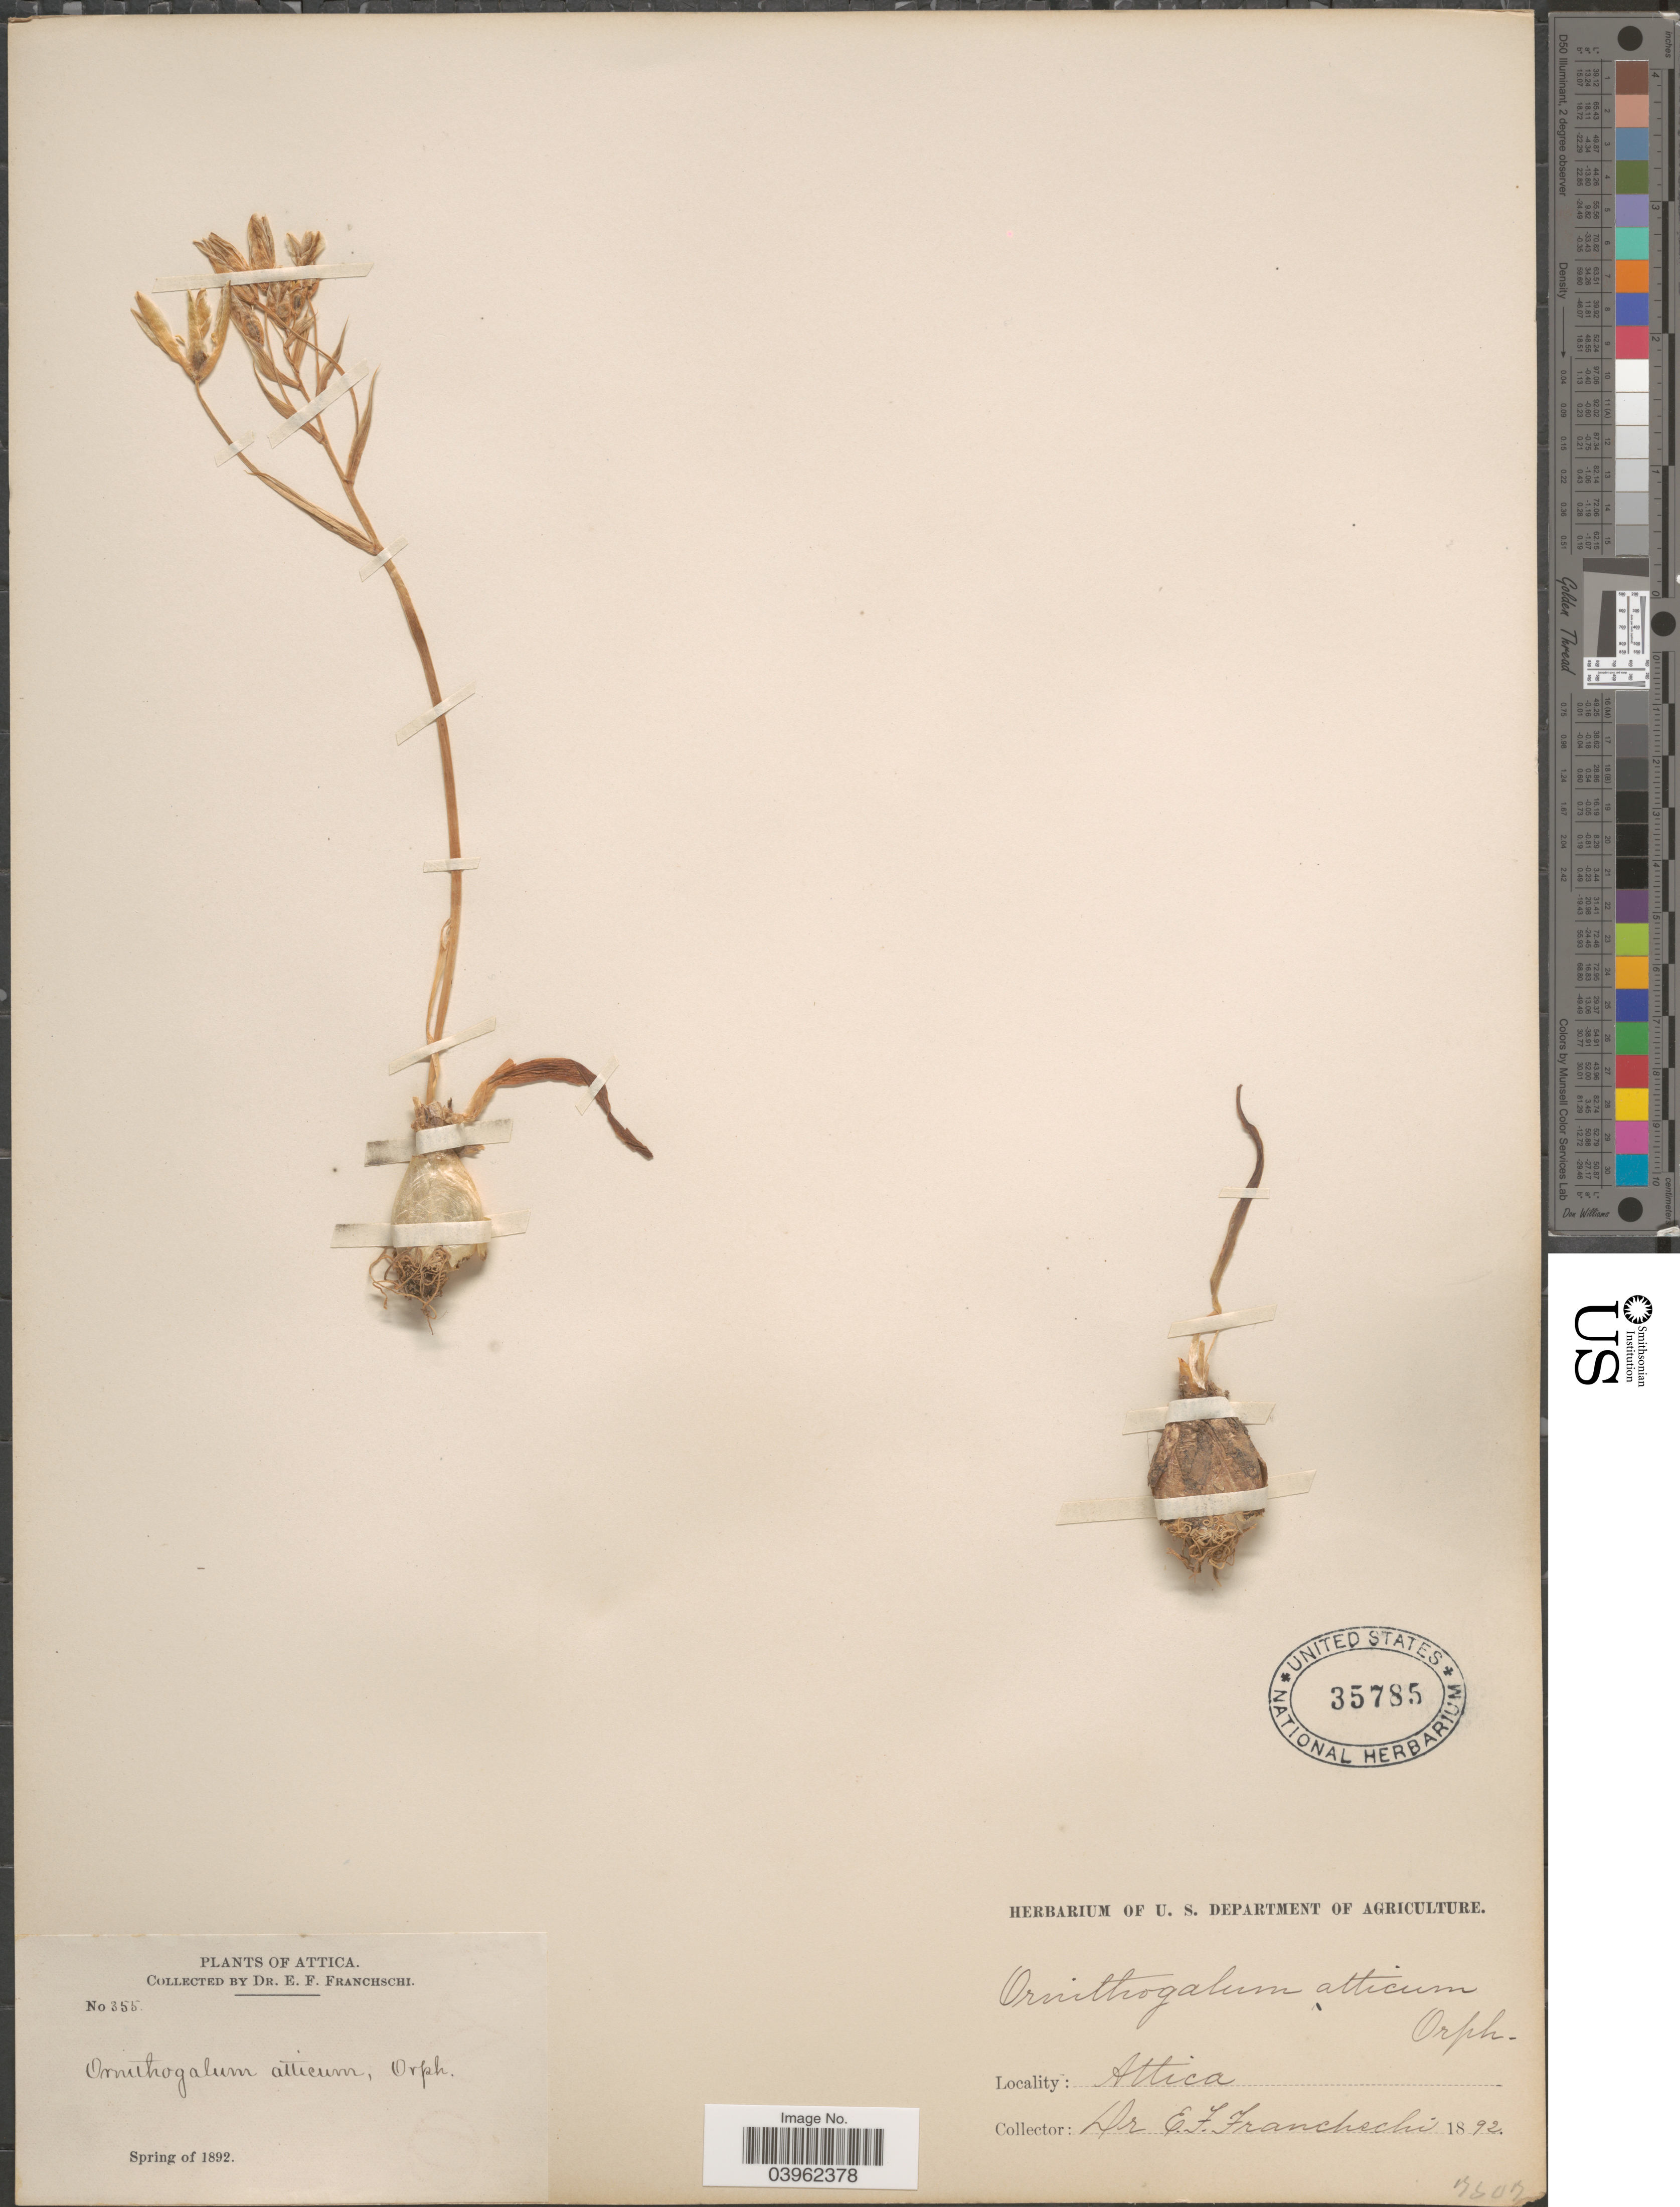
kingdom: Plantae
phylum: Tracheophyta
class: Liliopsida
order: Asparagales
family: Asparagaceae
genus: Ornithogalum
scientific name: Ornithogalum atticum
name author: Boiss. & Heldr.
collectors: E. Franchschi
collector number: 355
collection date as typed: Spring of 1892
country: Greece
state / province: Attica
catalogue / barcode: US 35785